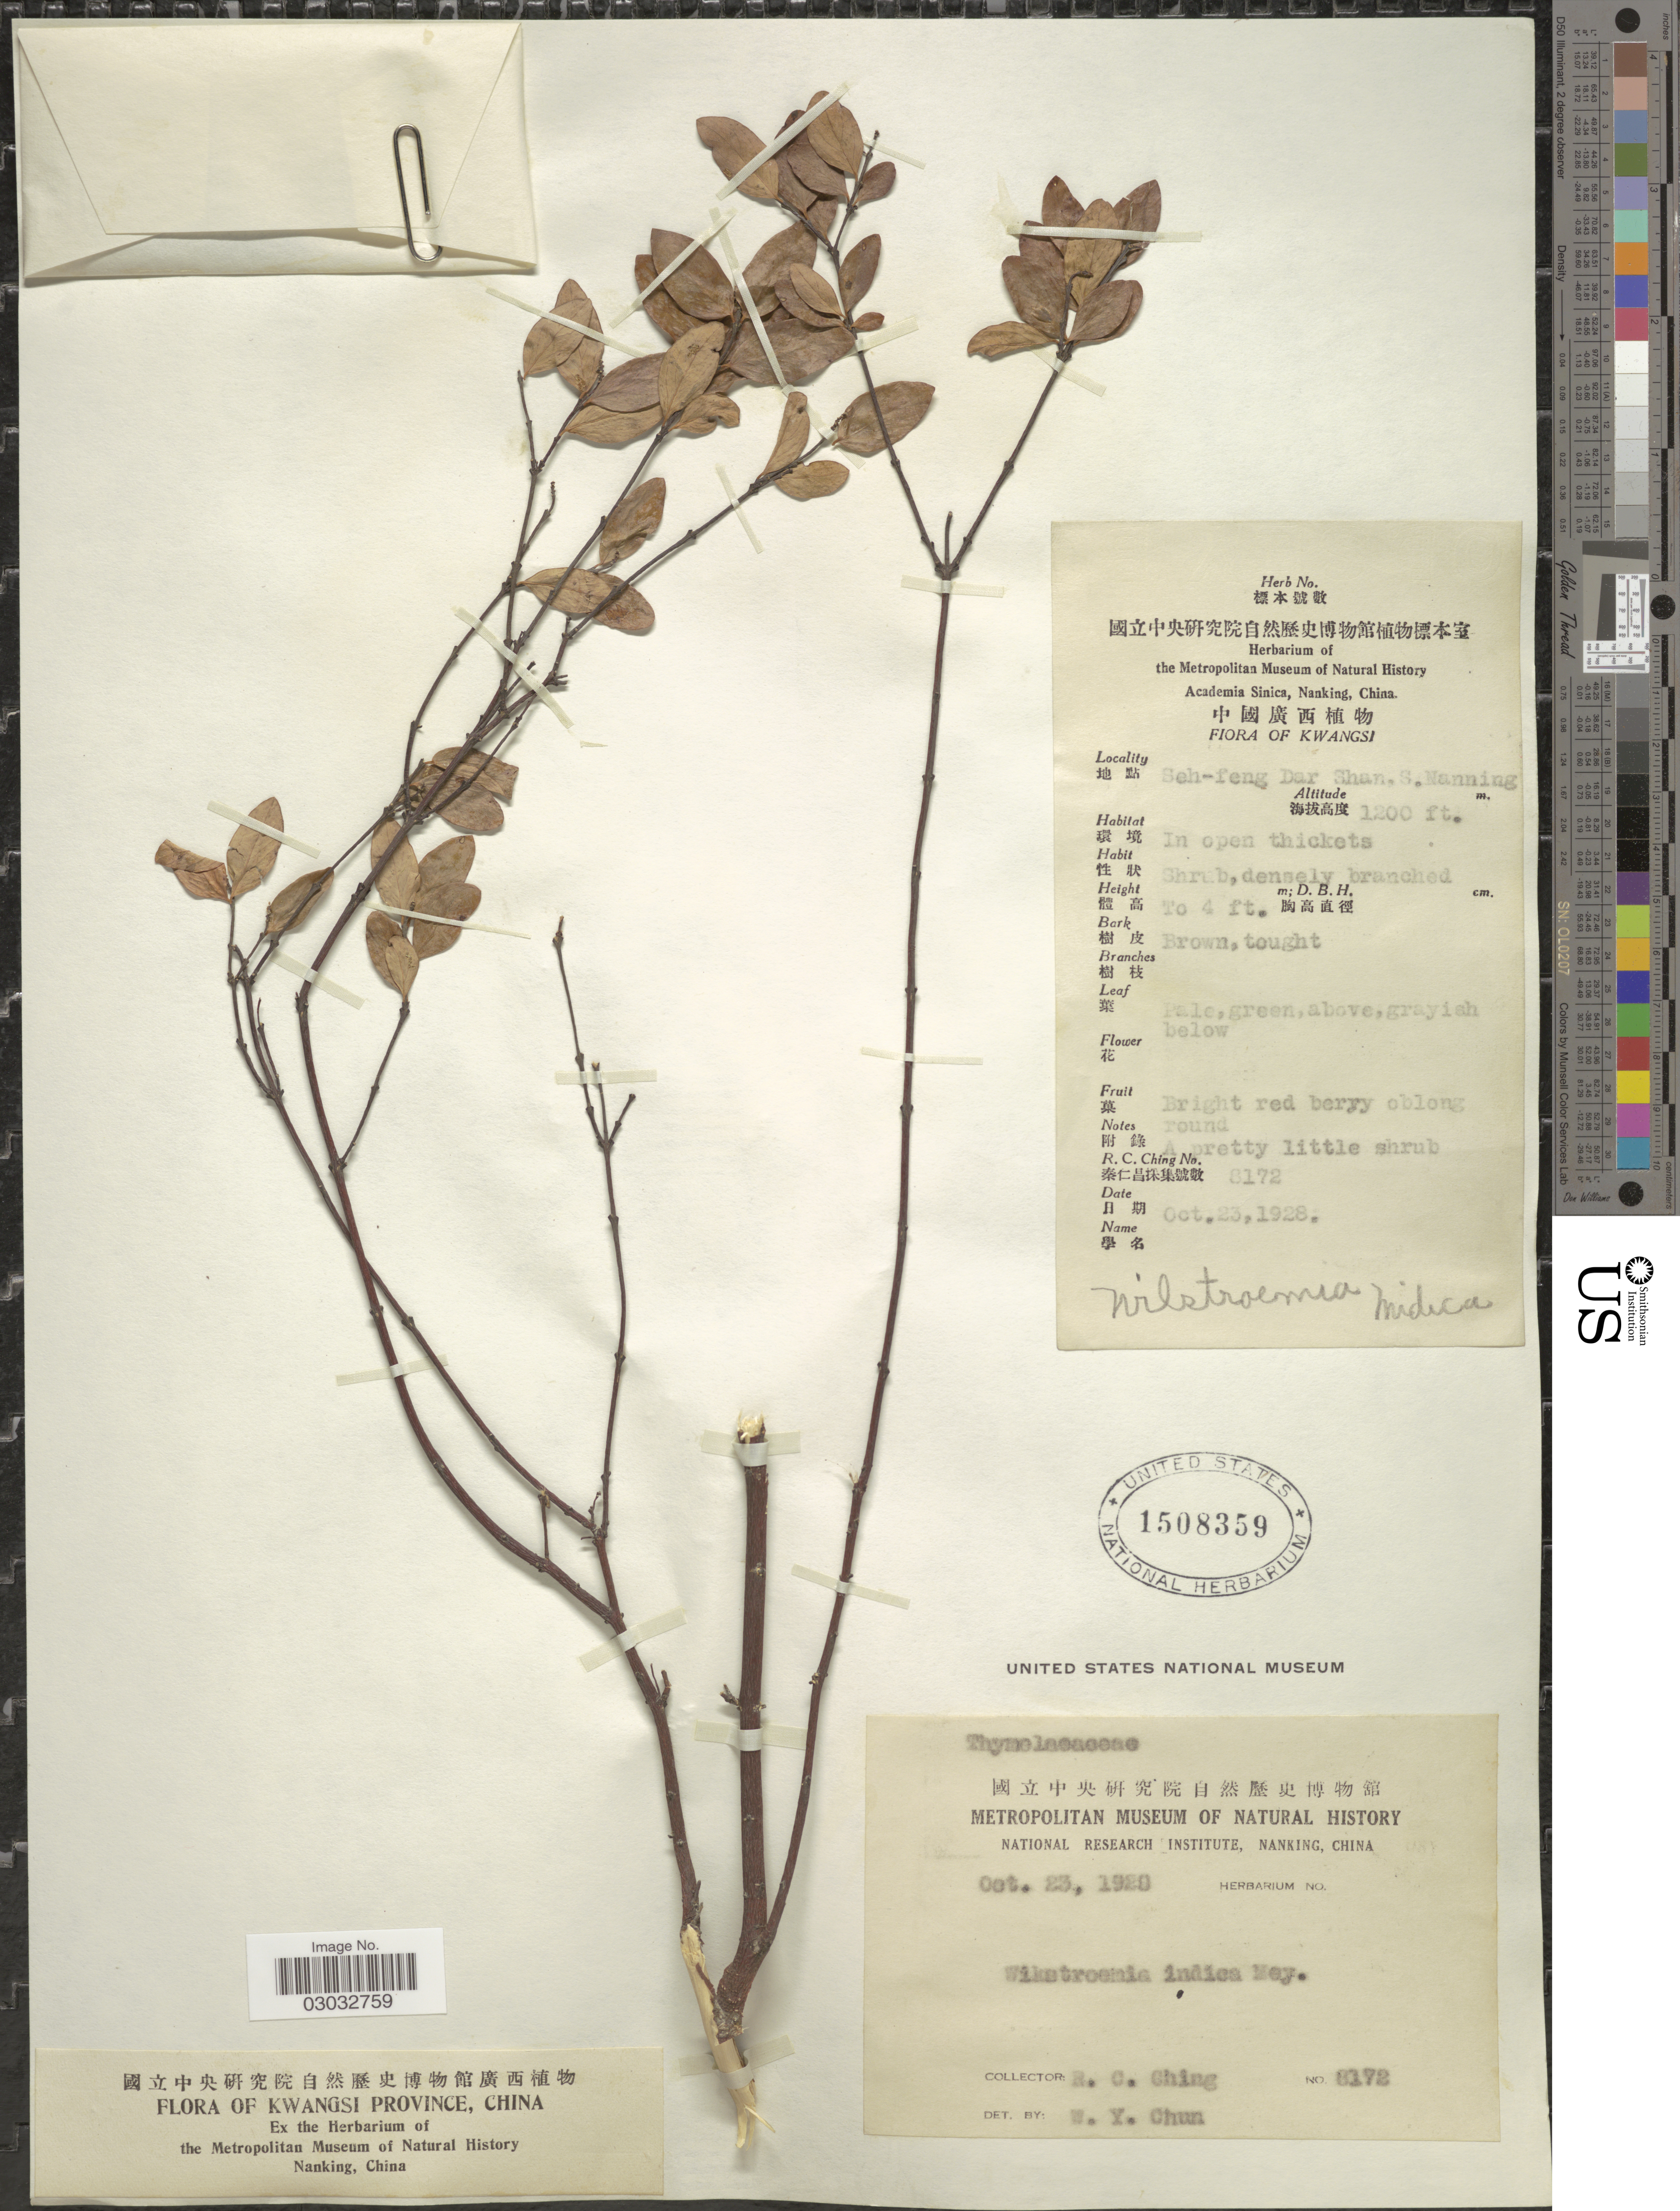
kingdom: Plantae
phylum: Tracheophyta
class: Magnoliopsida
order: Malvales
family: Thymelaeaceae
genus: Wikstroemia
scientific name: Wikstroemia indica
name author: (L.) C.A. Mey.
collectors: R. C. Ching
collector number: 8172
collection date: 1928-10-23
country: China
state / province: Guangxi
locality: Kwangsi, Seh-feng Dar Shan, S. Nanning.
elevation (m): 366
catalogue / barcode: US 1508359